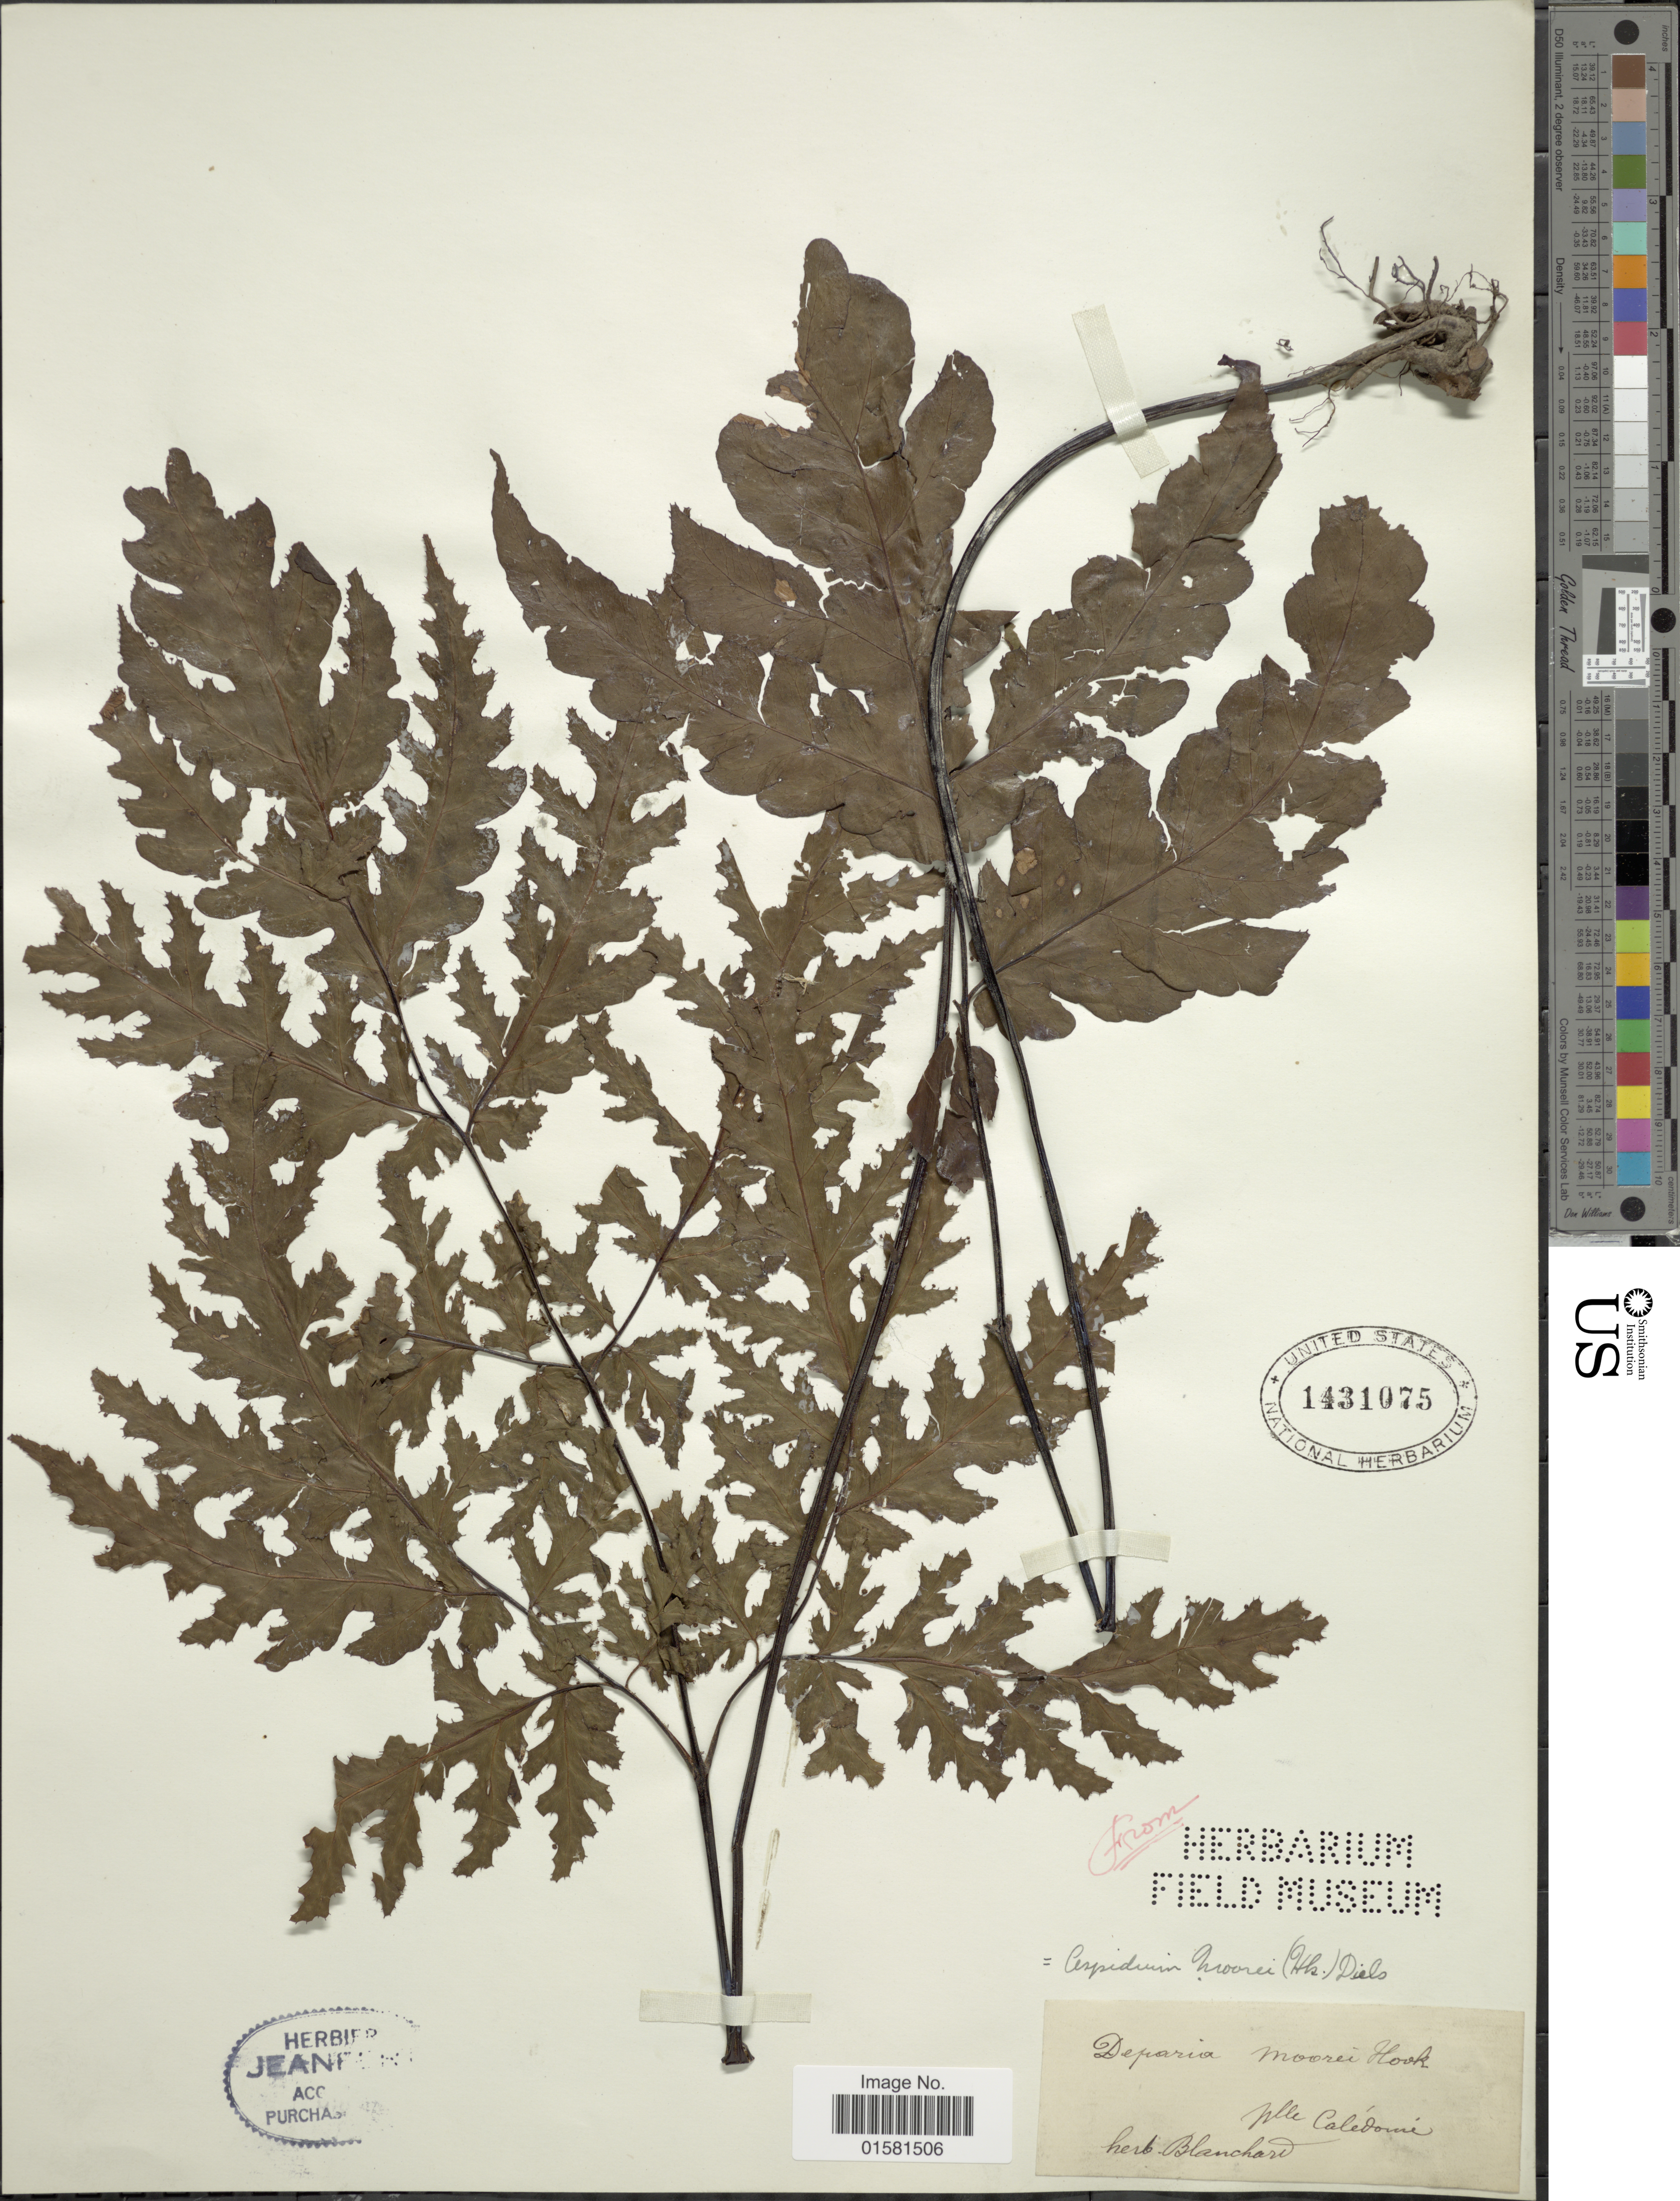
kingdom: Plantae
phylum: Tracheophyta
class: Polypodiopsida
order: Polypodiales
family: Tectariaceae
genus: Tectaria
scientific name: Tectaria moorei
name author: (Hook.) C. Chr.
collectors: ex herb. F. Blanchard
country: New Caledonia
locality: New Caledonia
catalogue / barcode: US 1431075